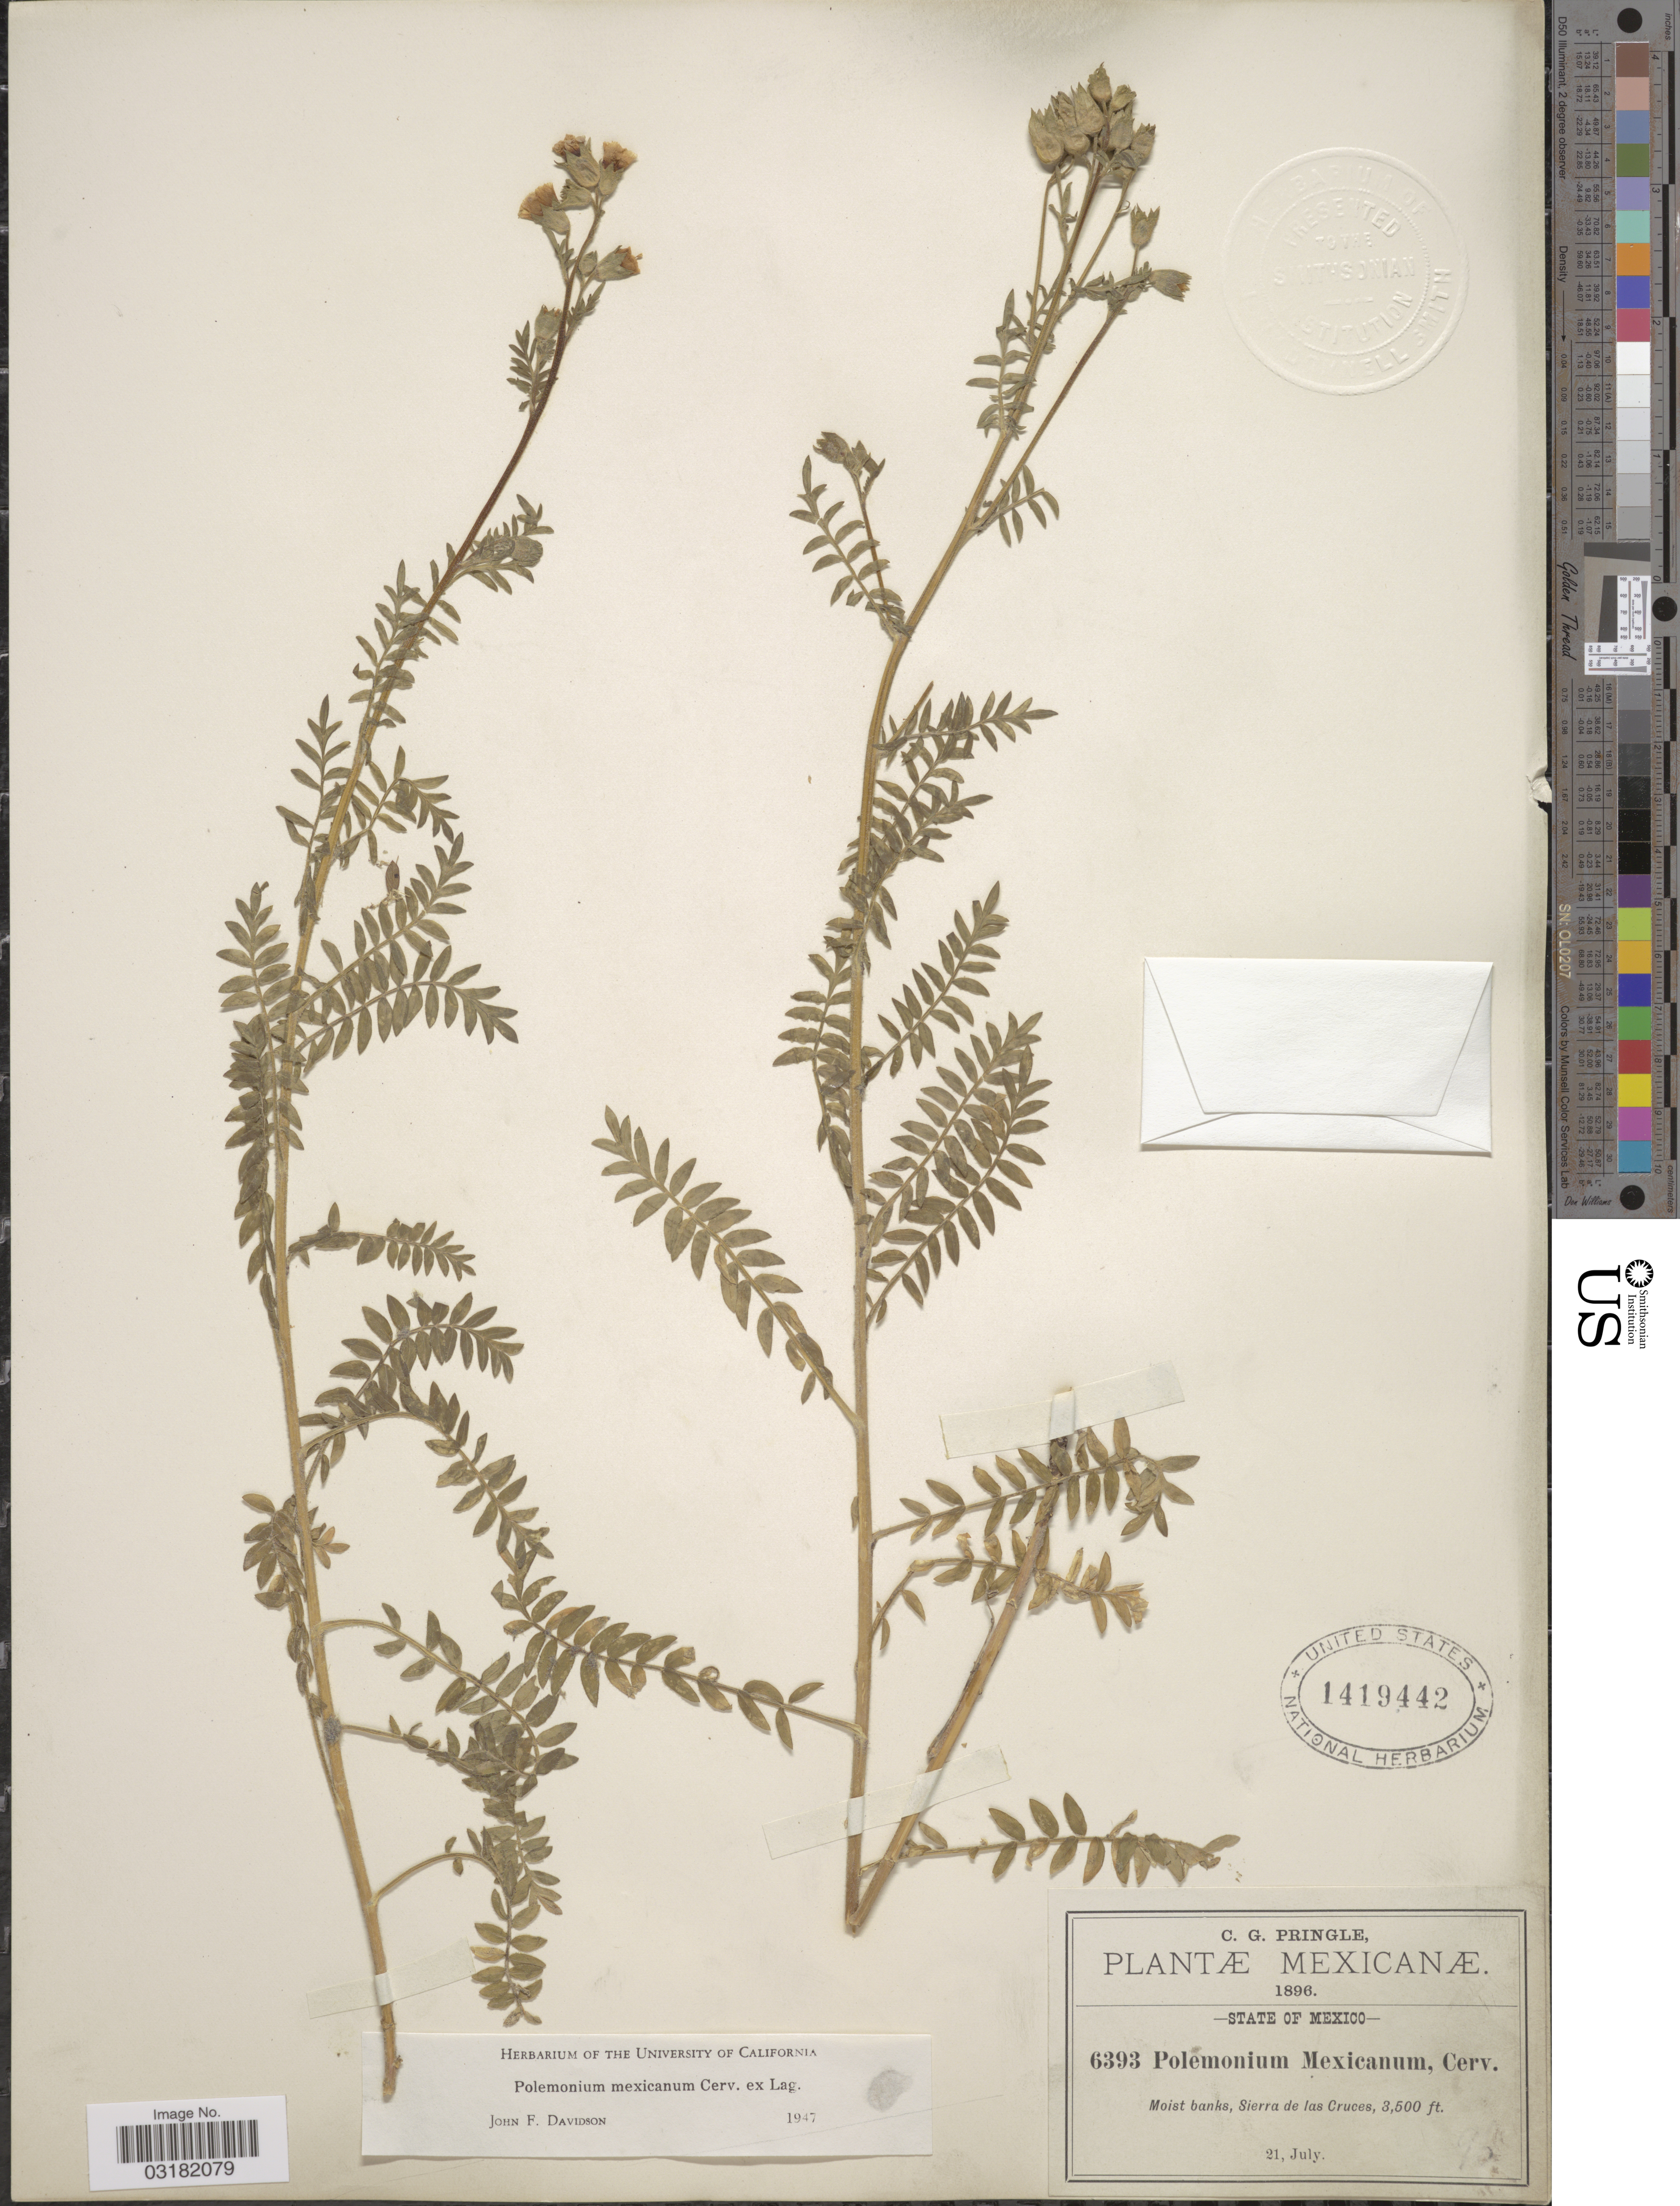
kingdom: Plantae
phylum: Tracheophyta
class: Magnoliopsida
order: Ericales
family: Polemoniaceae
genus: Polemonium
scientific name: Polemonium mexicanum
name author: Cerv. ex Lag.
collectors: C. G. Pringle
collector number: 6393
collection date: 1896-07-21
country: Mexico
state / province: México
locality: Moist banks, Sierra de las Cruces.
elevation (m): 1067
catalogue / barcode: US 1419442